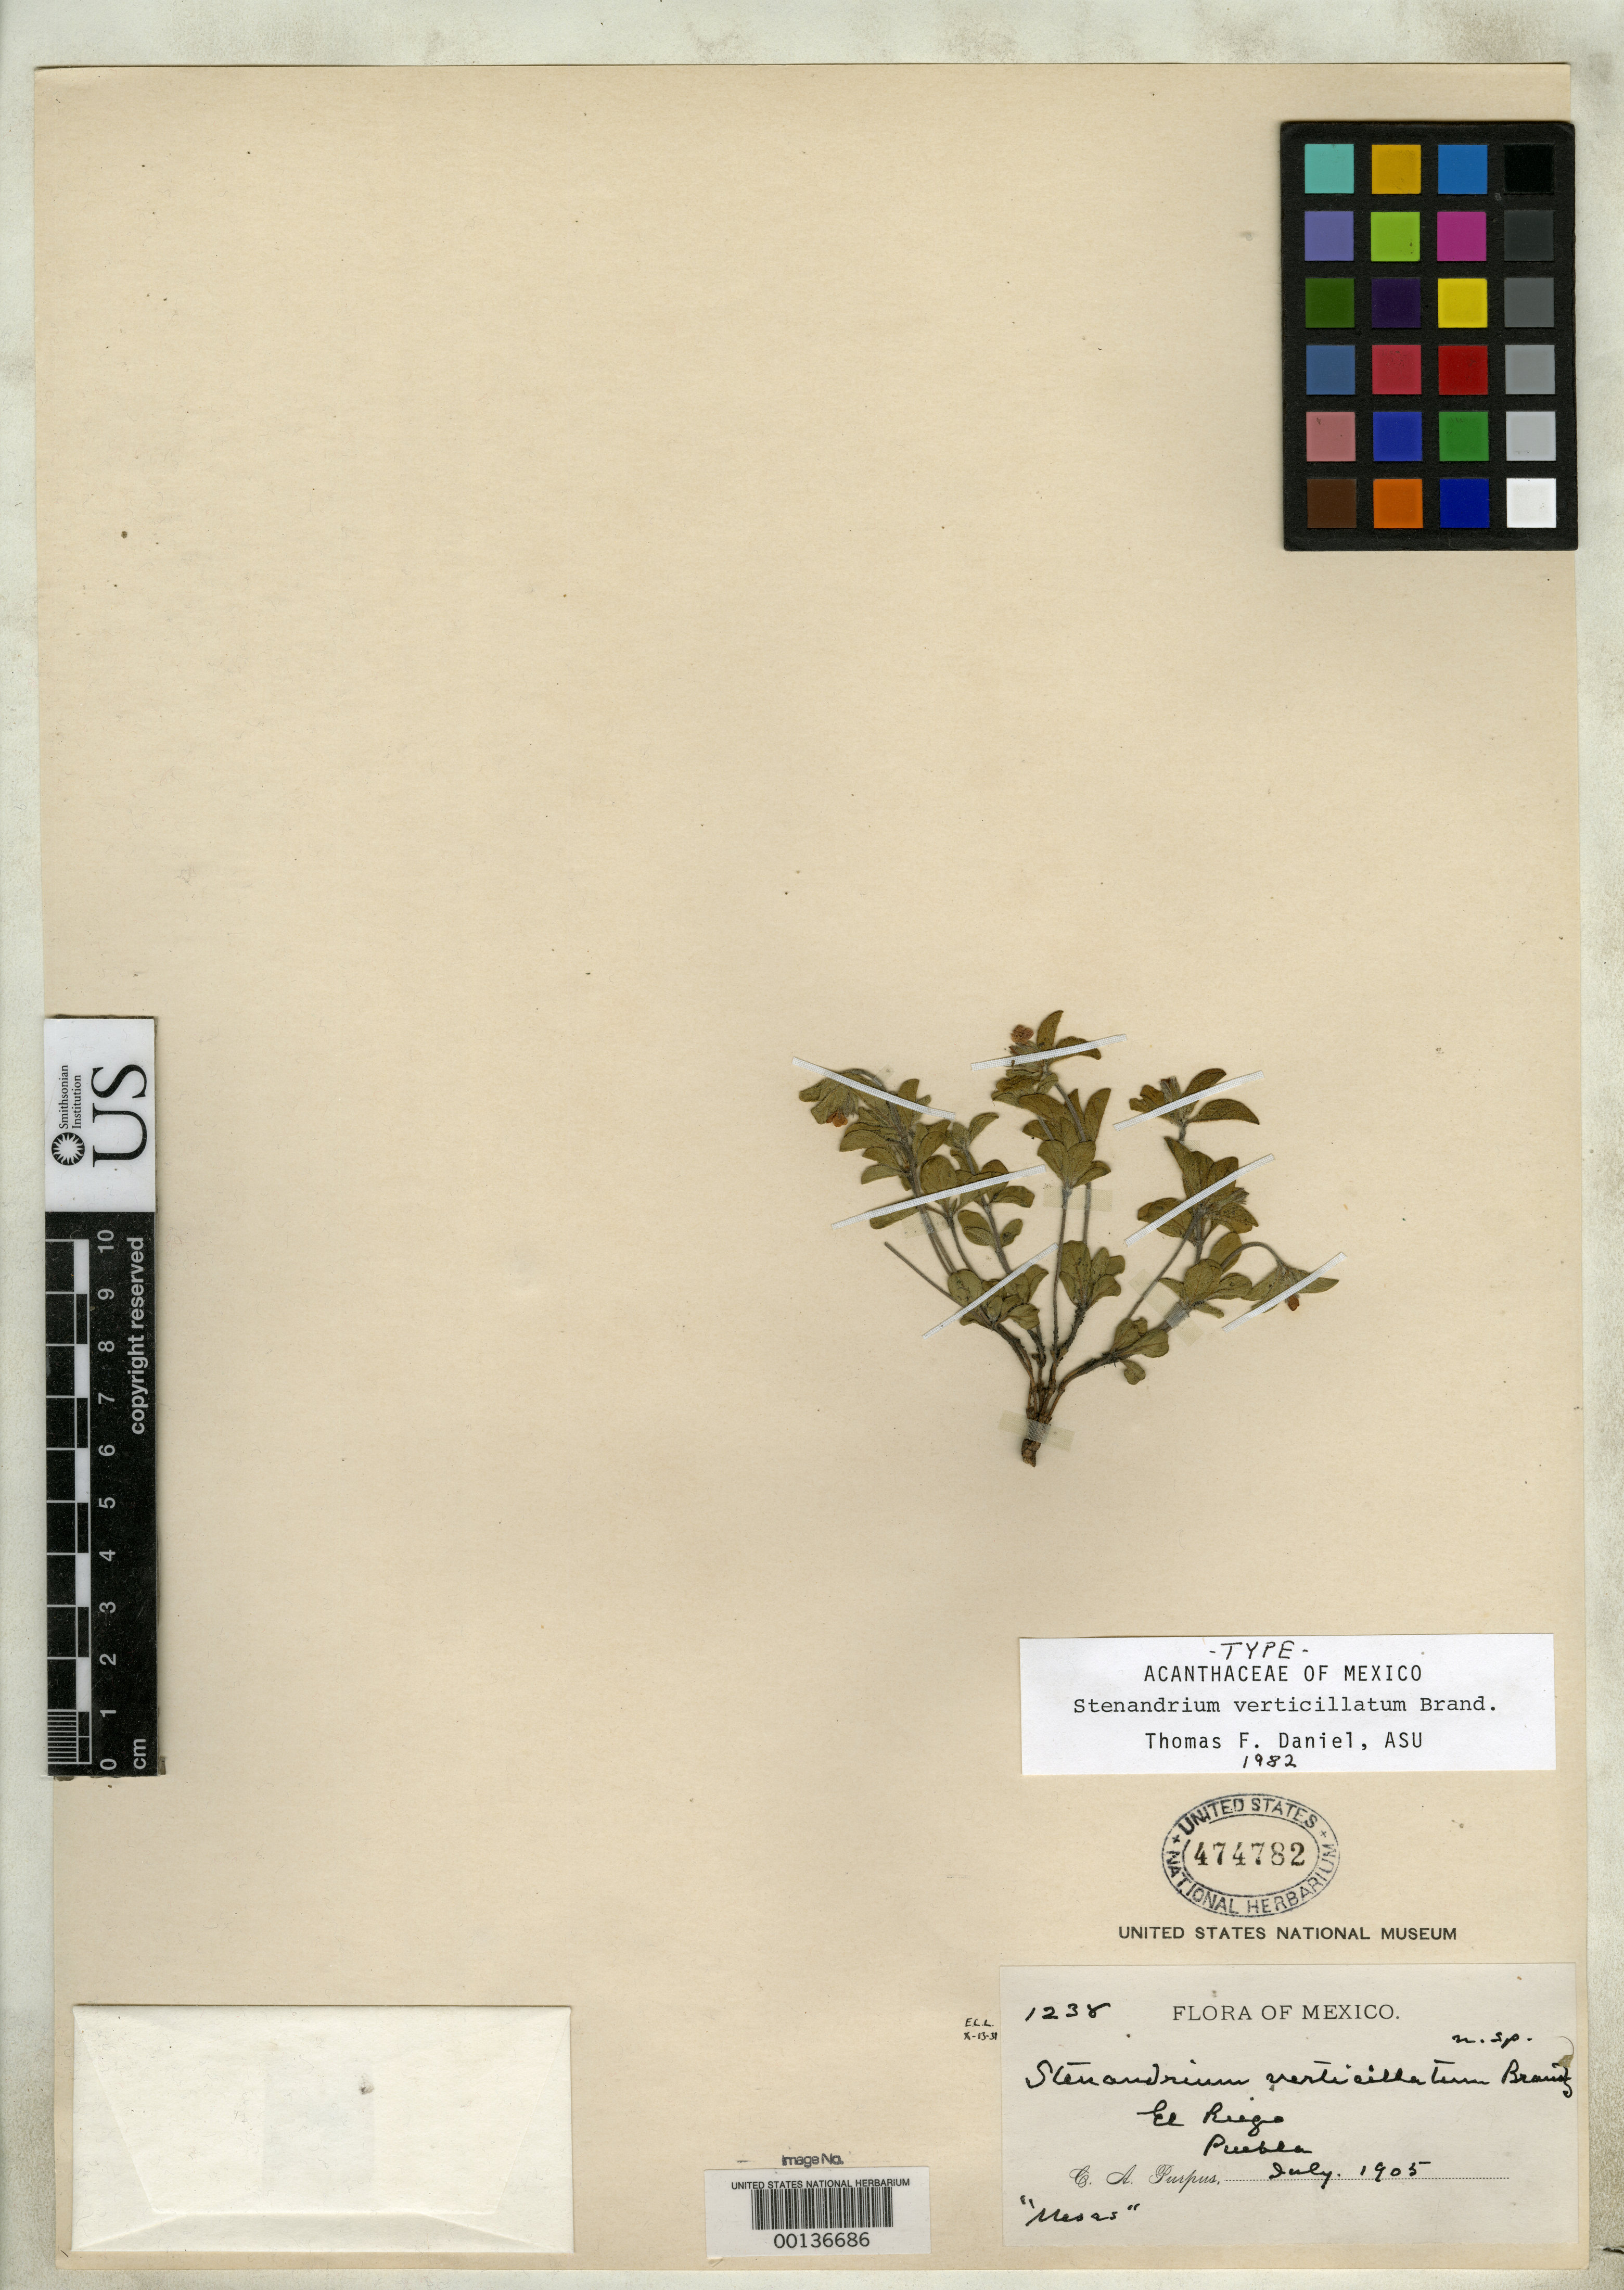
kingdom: Plantae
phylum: Tracheophyta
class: Magnoliopsida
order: Lamiales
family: Acanthaceae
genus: Stenandrium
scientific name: Stenandrium verticillatum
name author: Brandegee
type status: Isotype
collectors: C. A. Purpus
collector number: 1238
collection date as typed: Jul 1905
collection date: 1905-07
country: Mexico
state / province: Puebla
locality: El Riego, near Tehuacan.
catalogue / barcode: US 474782